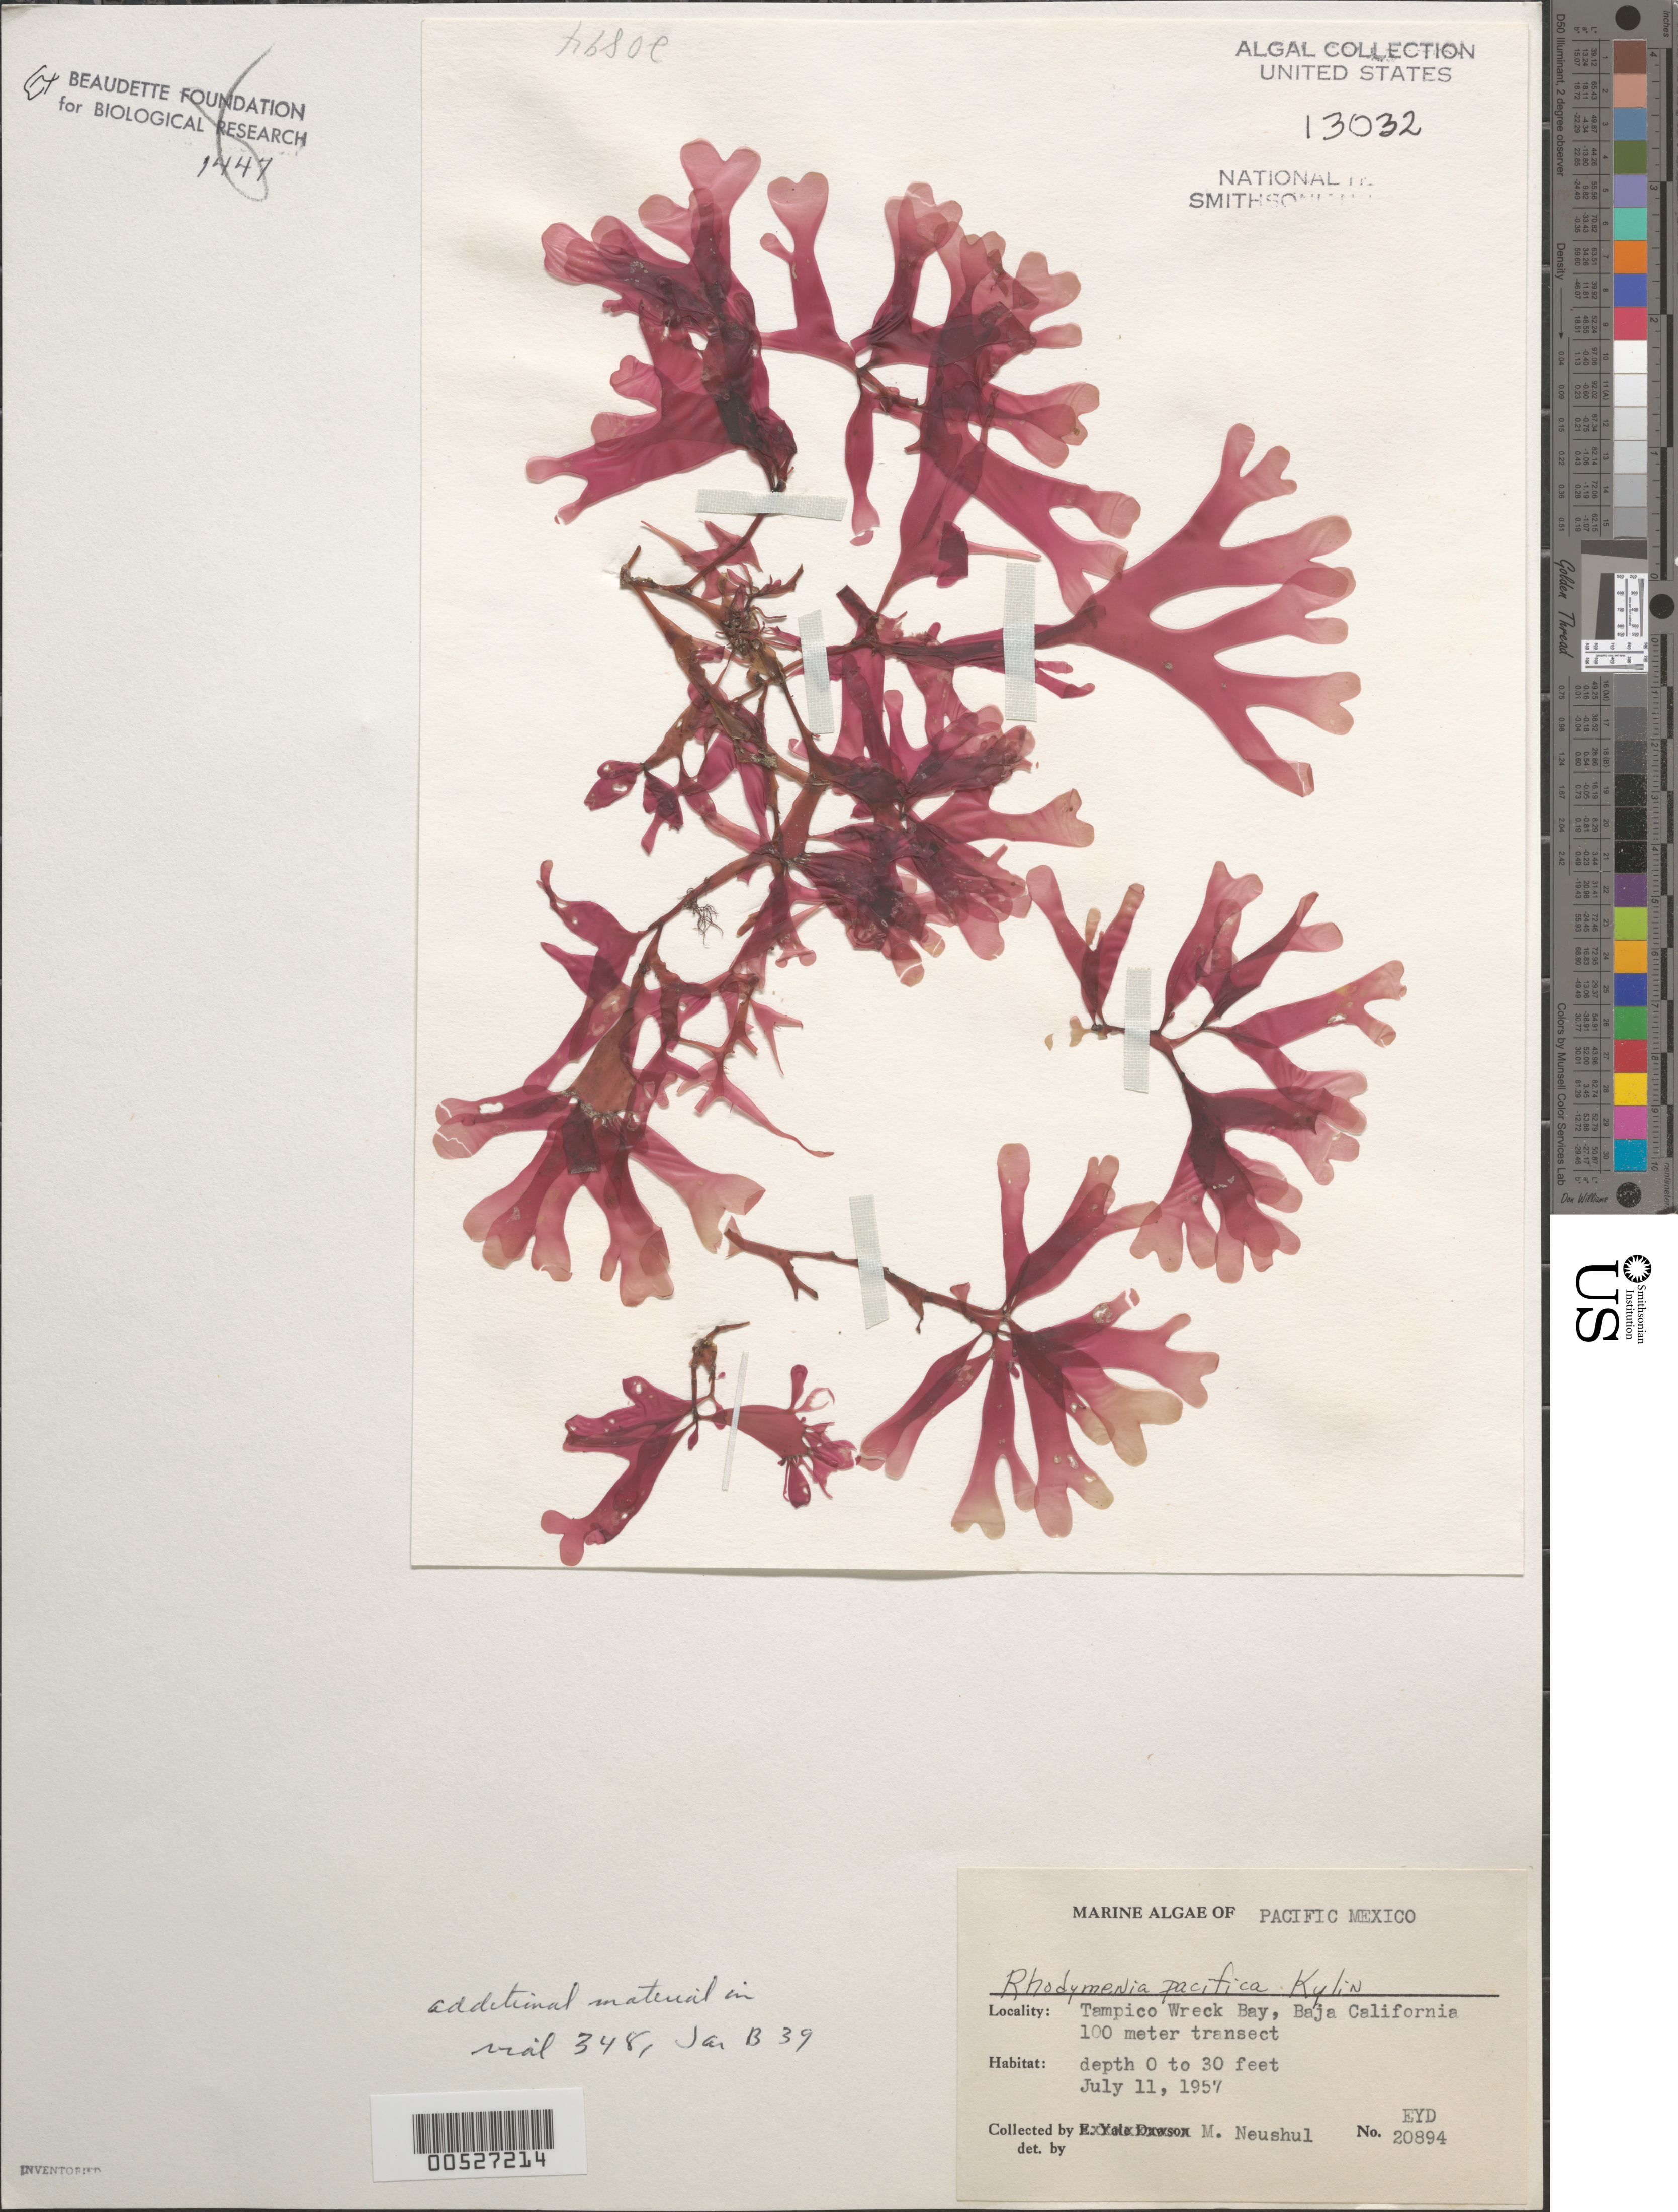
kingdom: Plantae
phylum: Rhodophyta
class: Florideophyceae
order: Rhodymeniales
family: Rhodymeniaceae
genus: Rhodymenia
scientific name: Rhodymenia pacifica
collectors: M. Neushul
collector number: EYD 20894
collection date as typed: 11 Jul 1957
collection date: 1957-07-11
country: Mexico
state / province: Baja California Norte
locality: Tampico Wreck Bay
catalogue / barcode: US 13032